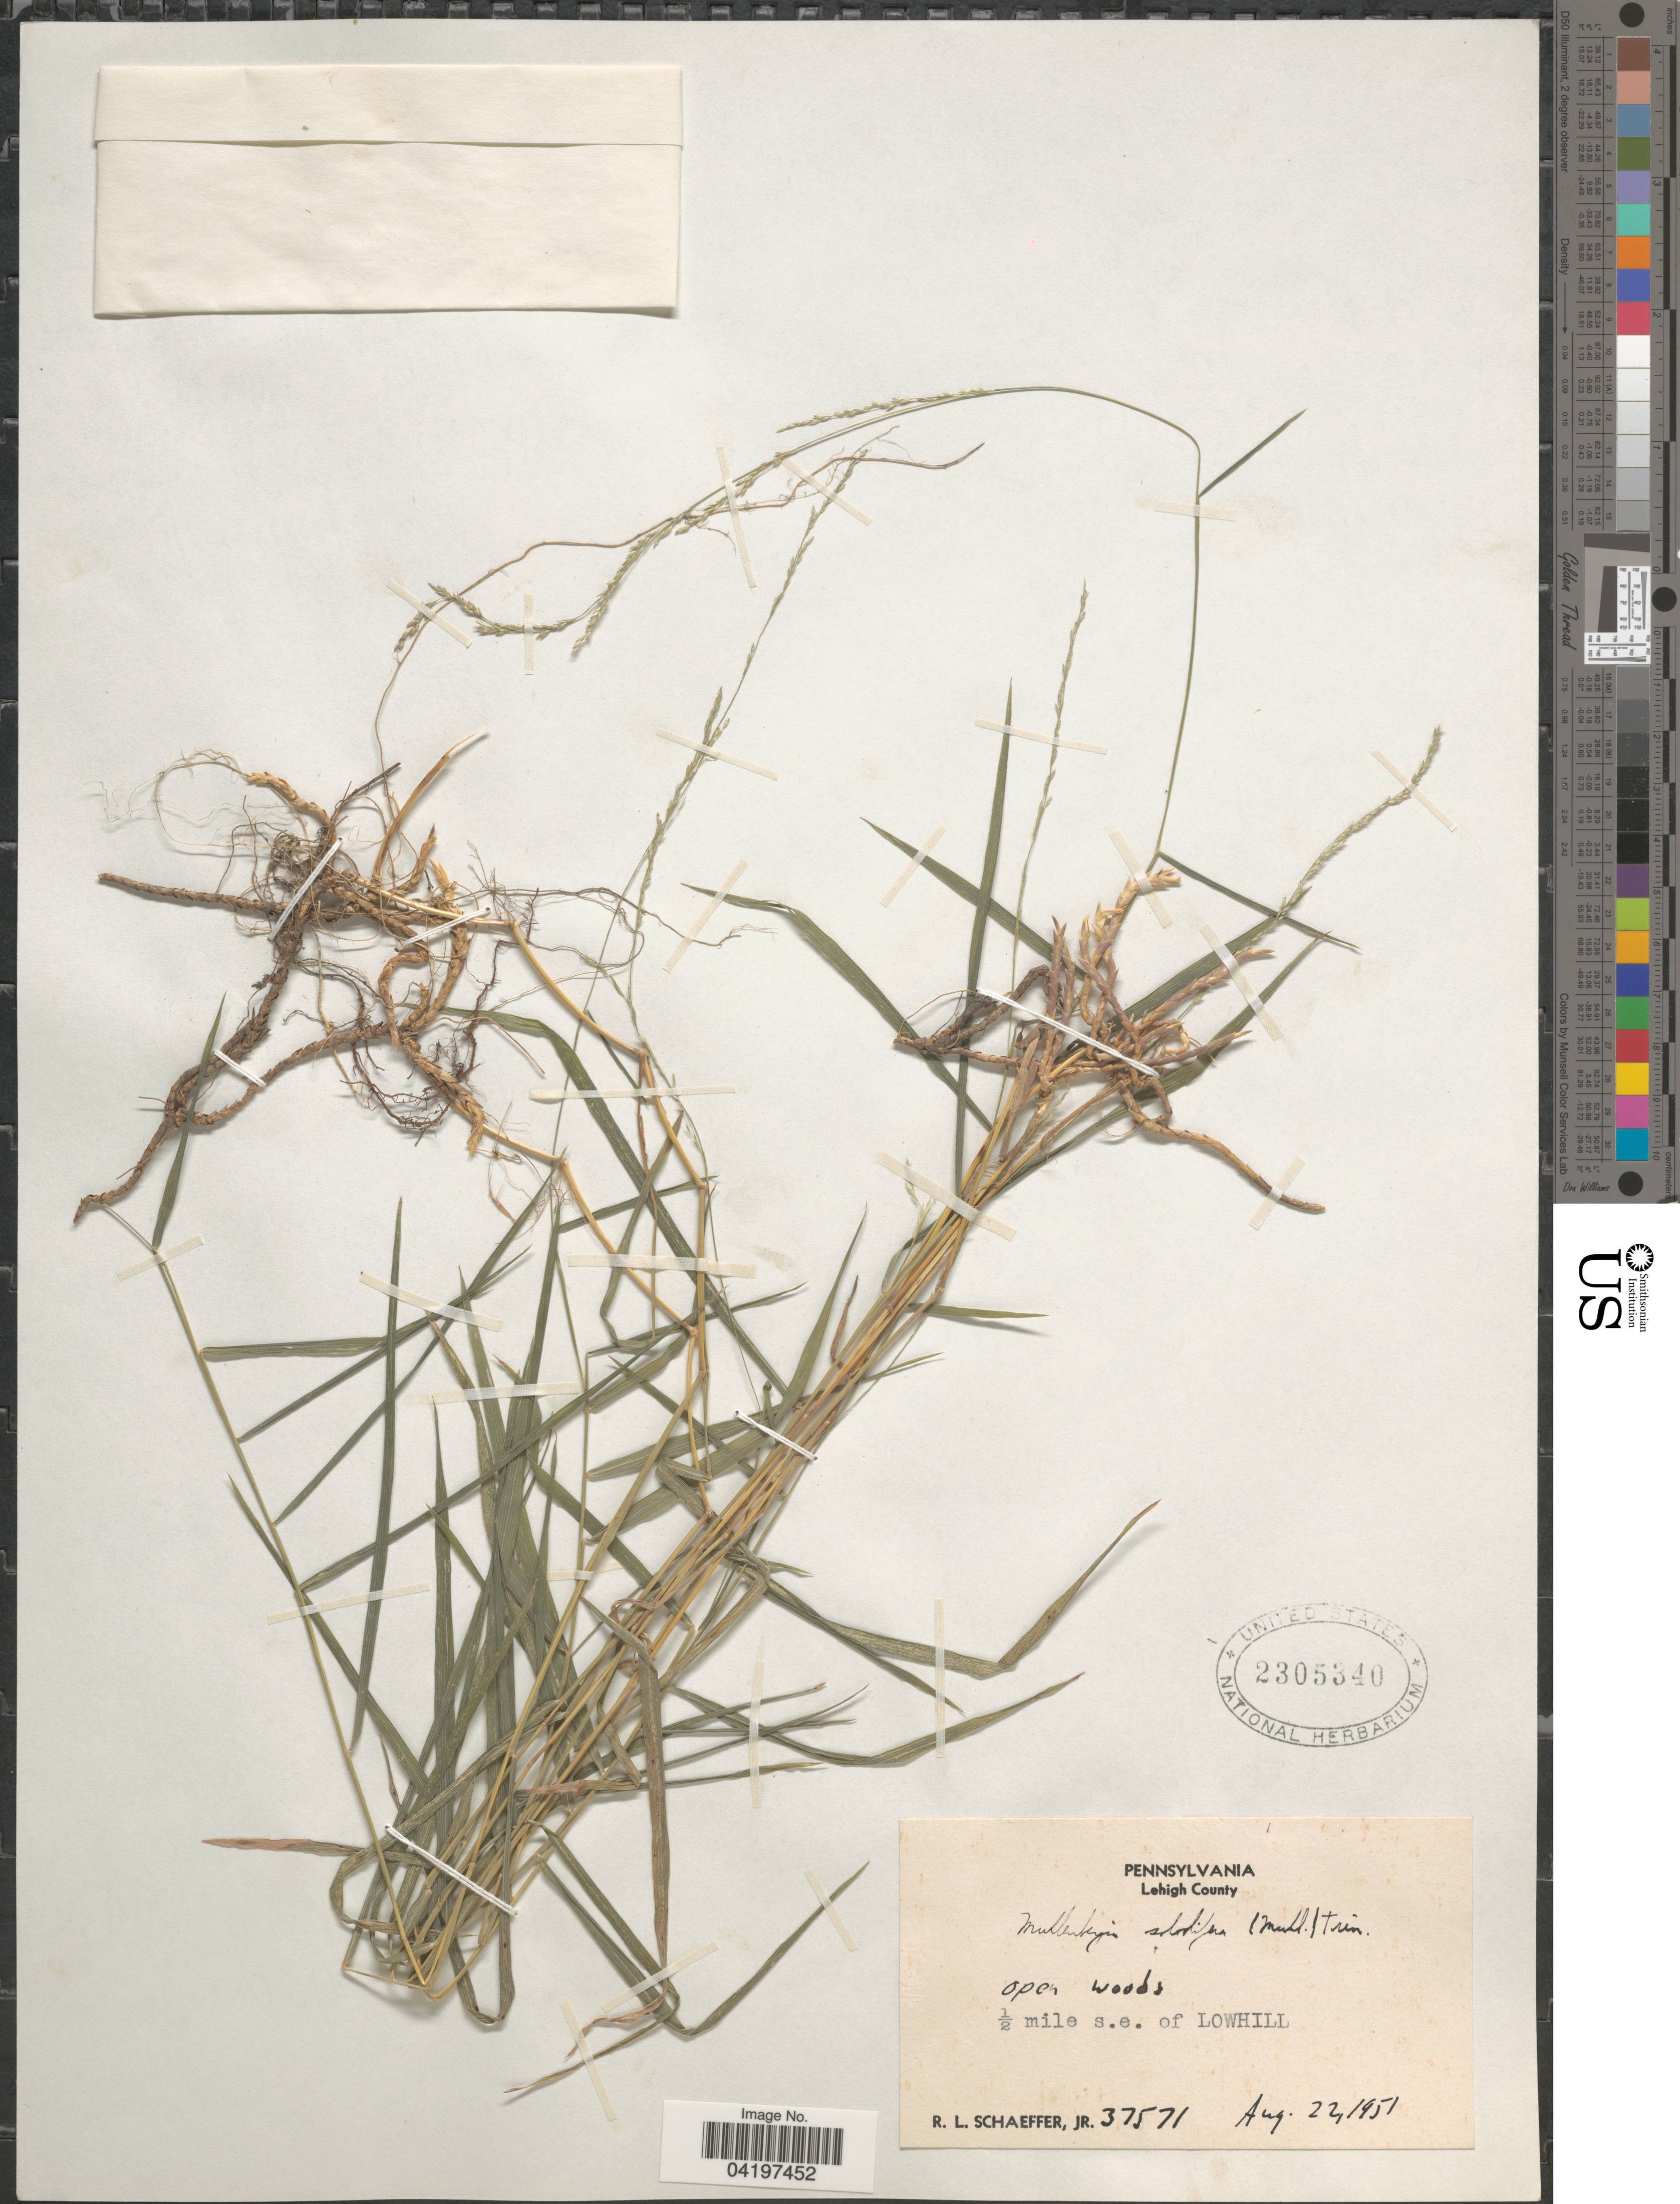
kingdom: Plantae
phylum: Tracheophyta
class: Liliopsida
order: Poales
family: Poaceae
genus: Muhlenbergia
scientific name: Muhlenbergia sobolifera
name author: (Muhl. ex Willd.) Trin.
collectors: R. L. Schaeffer Jr.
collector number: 37571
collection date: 1951-08-22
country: United States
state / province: Pennsylvania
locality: Lehigh County. ½ mile s.e. of Lowhill.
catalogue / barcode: US 2305340